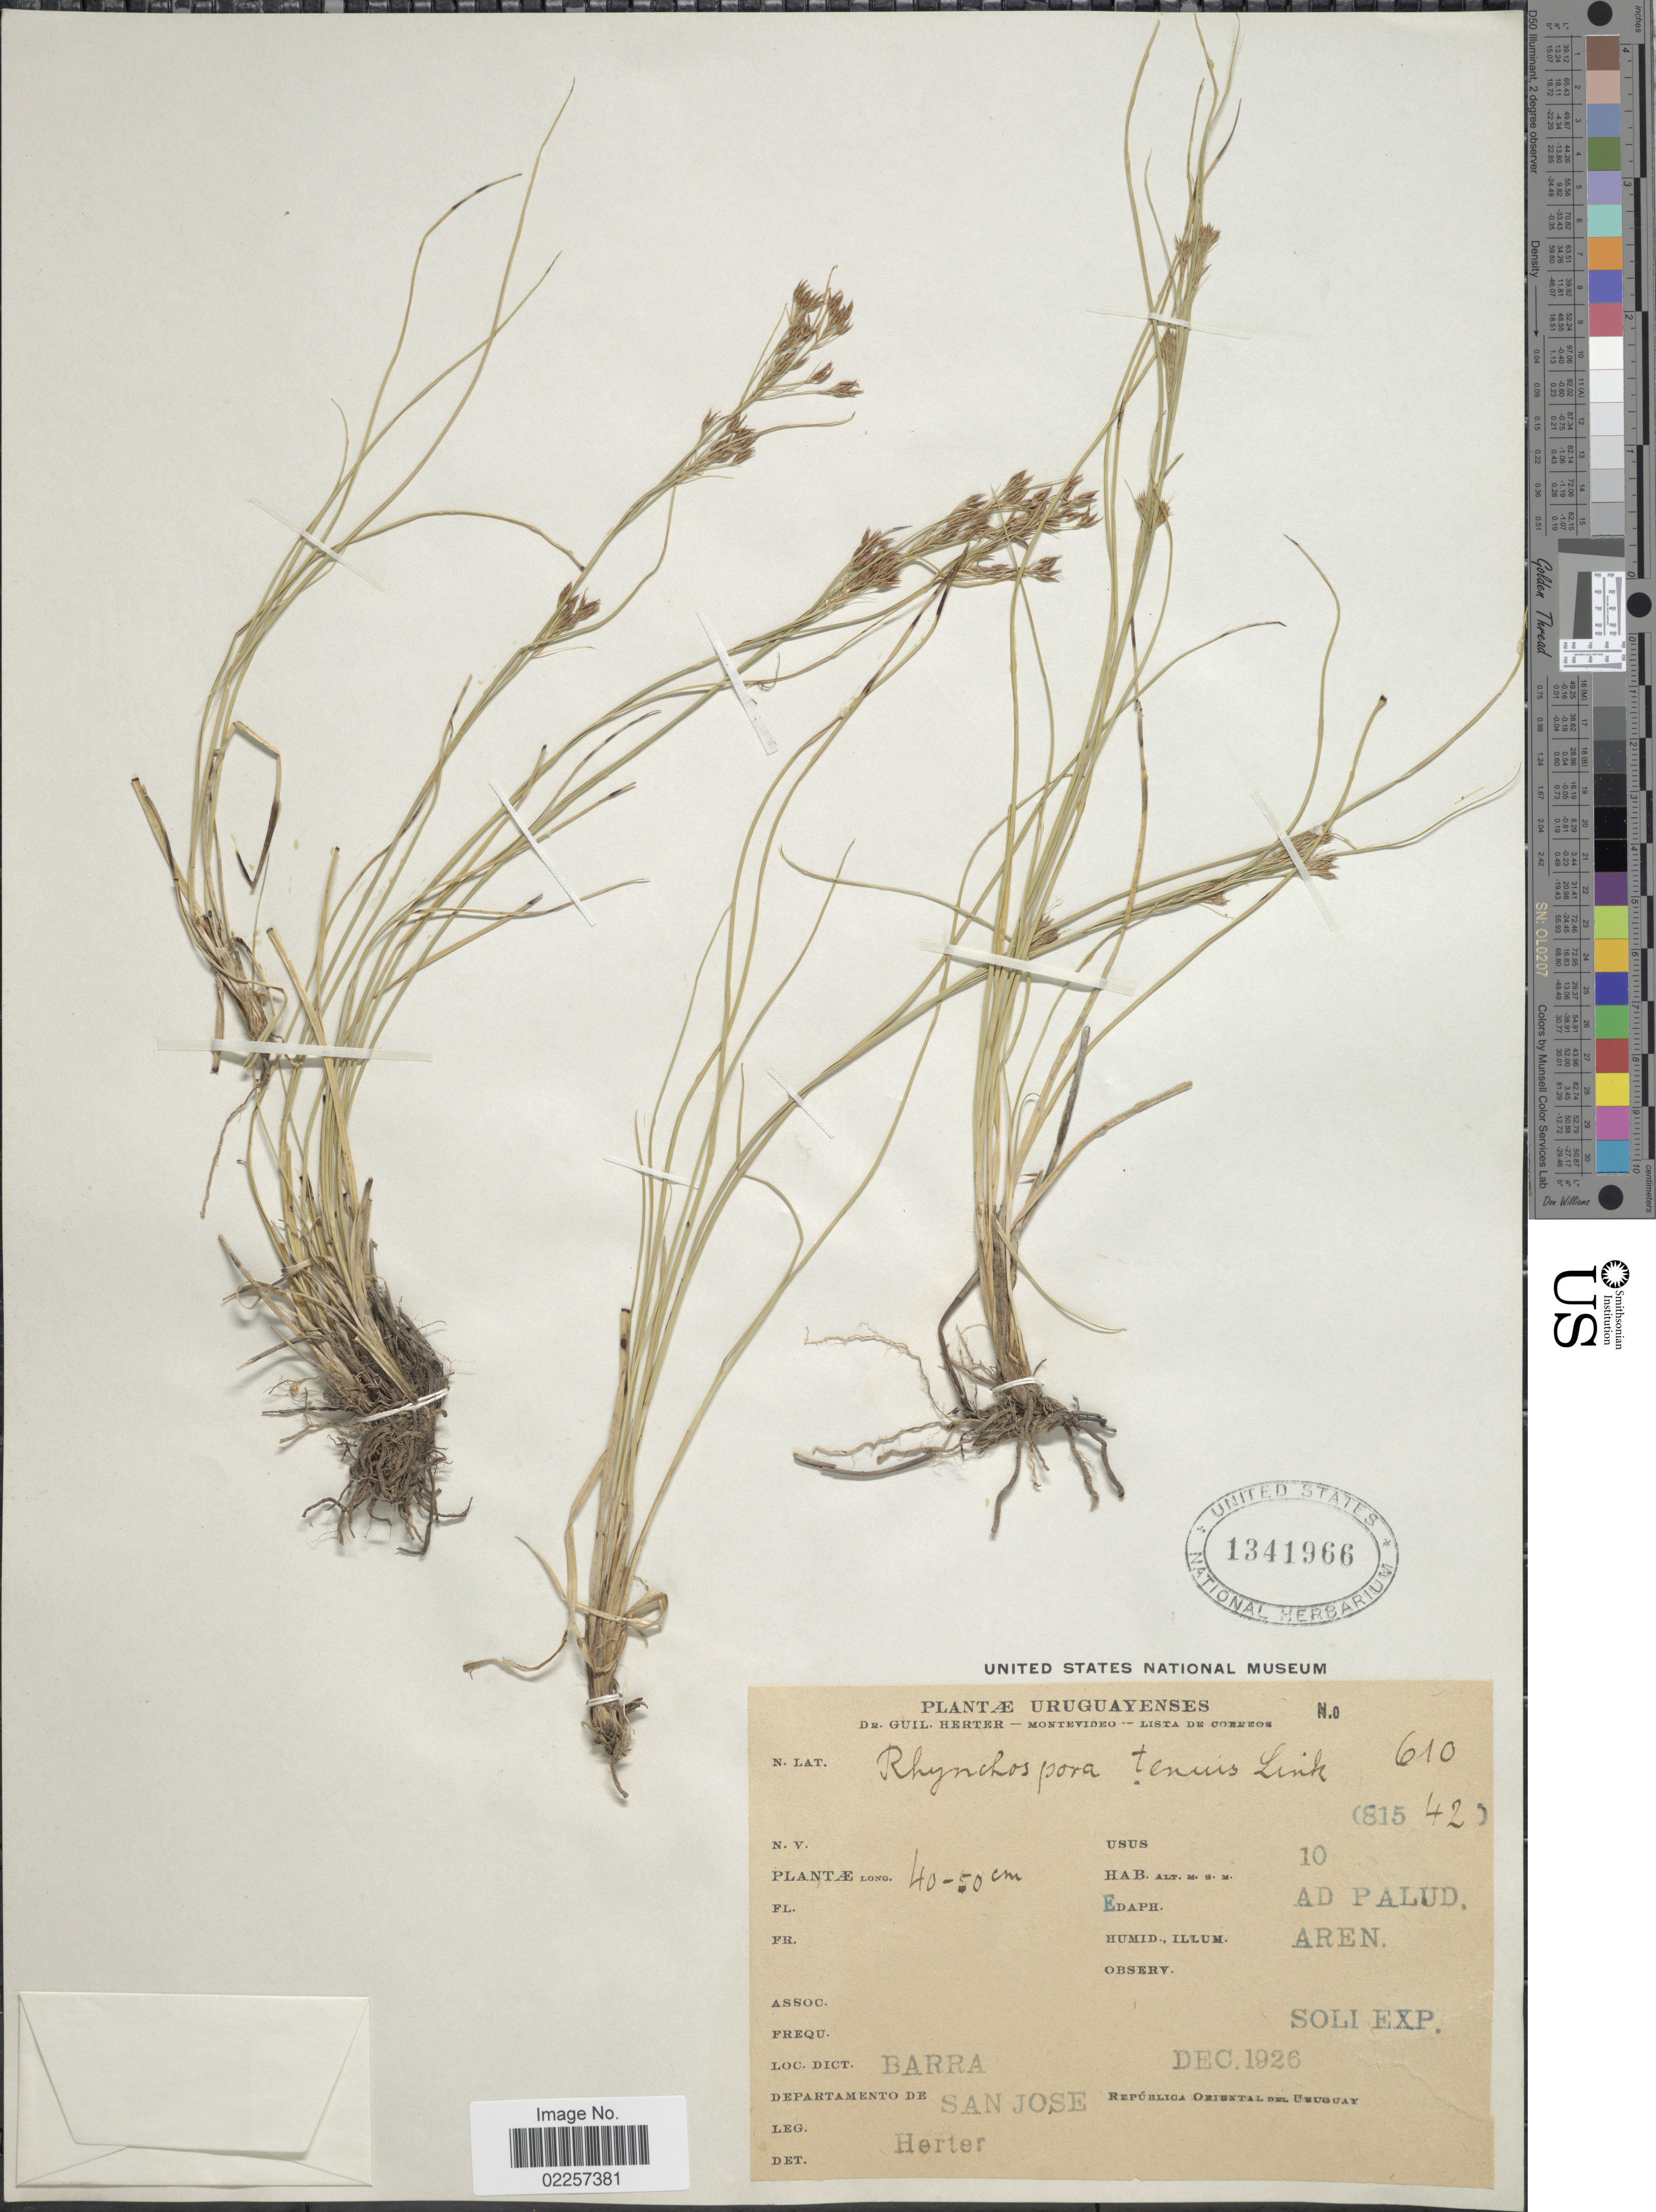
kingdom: Plantae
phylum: Tracheophyta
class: Liliopsida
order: Poales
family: Cyperaceae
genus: Rhynchospora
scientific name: Rhynchospora tenuis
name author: Link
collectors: Herter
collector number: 610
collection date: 1926-12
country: Uruguay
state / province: San Jose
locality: Barra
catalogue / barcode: US 1341966